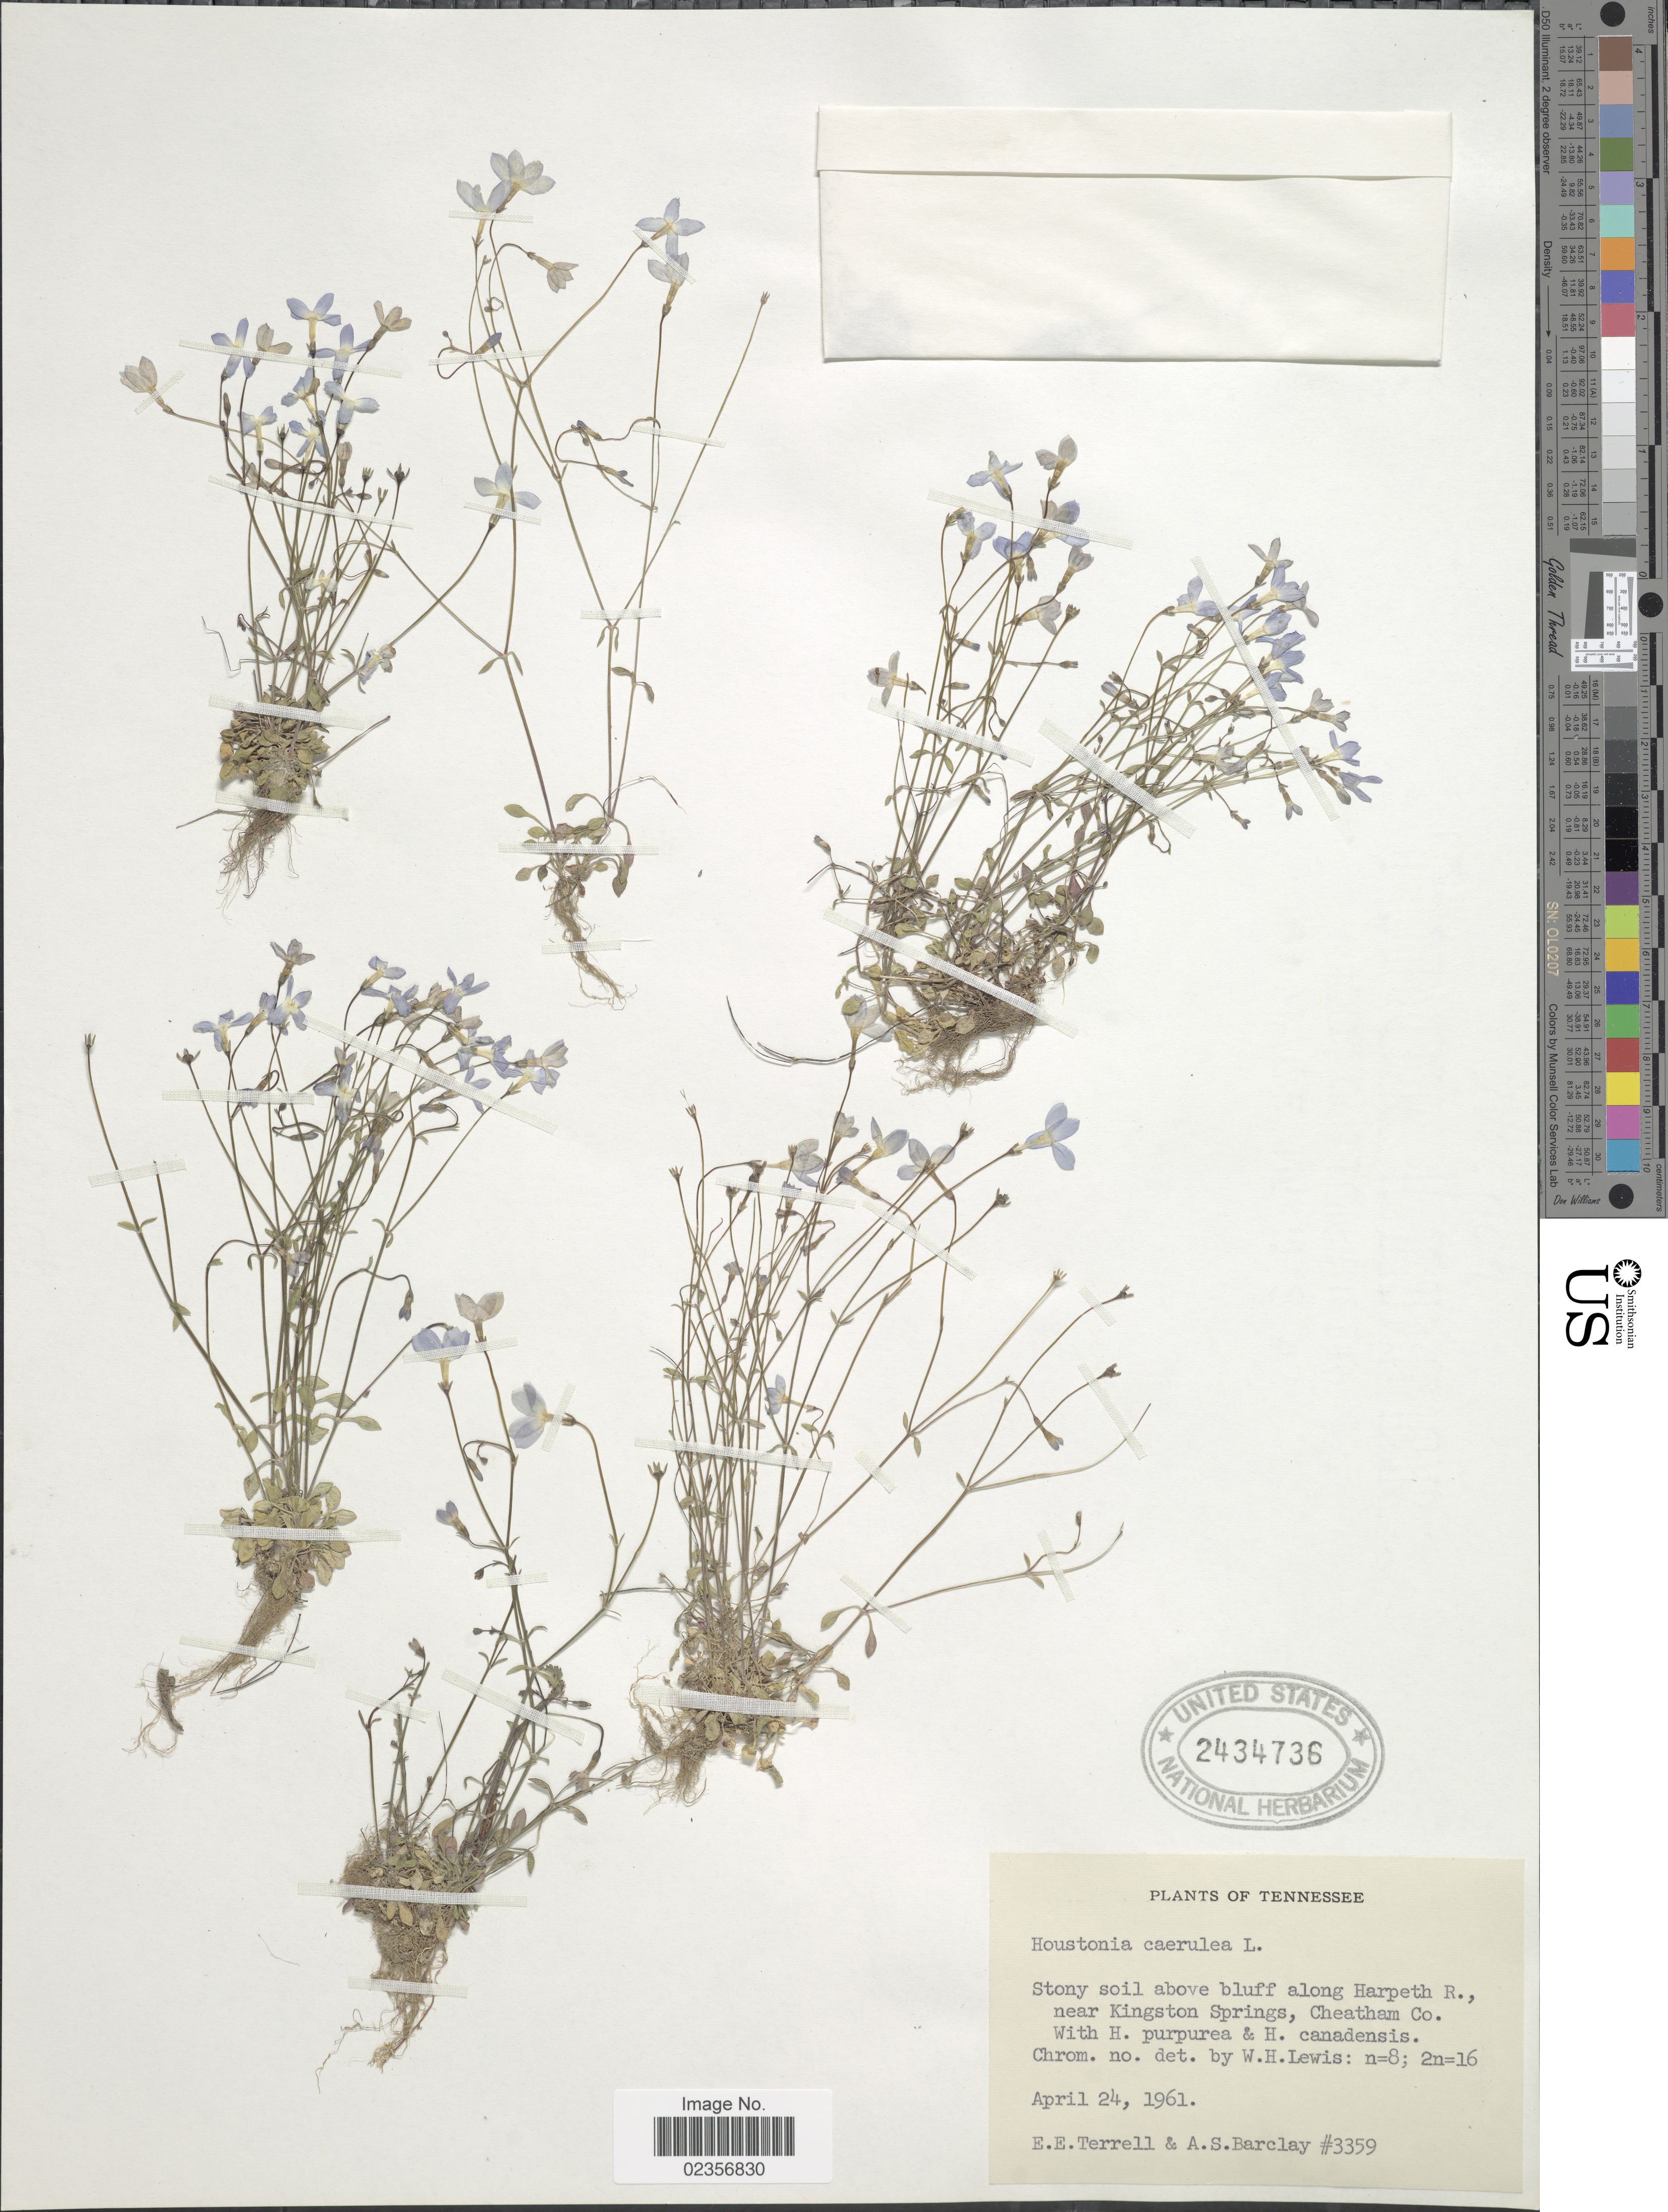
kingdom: Plantae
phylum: Tracheophyta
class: Magnoliopsida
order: Gentianales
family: Rubiaceae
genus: Houstonia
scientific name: Houstonia caerulea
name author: L.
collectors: E. E. Terrell & A. S. Barclay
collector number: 3359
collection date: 1961-04-24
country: United States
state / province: Tennessee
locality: Along Harpeth R., near Kingston Springs, Cheatham Co.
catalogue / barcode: US 2434736